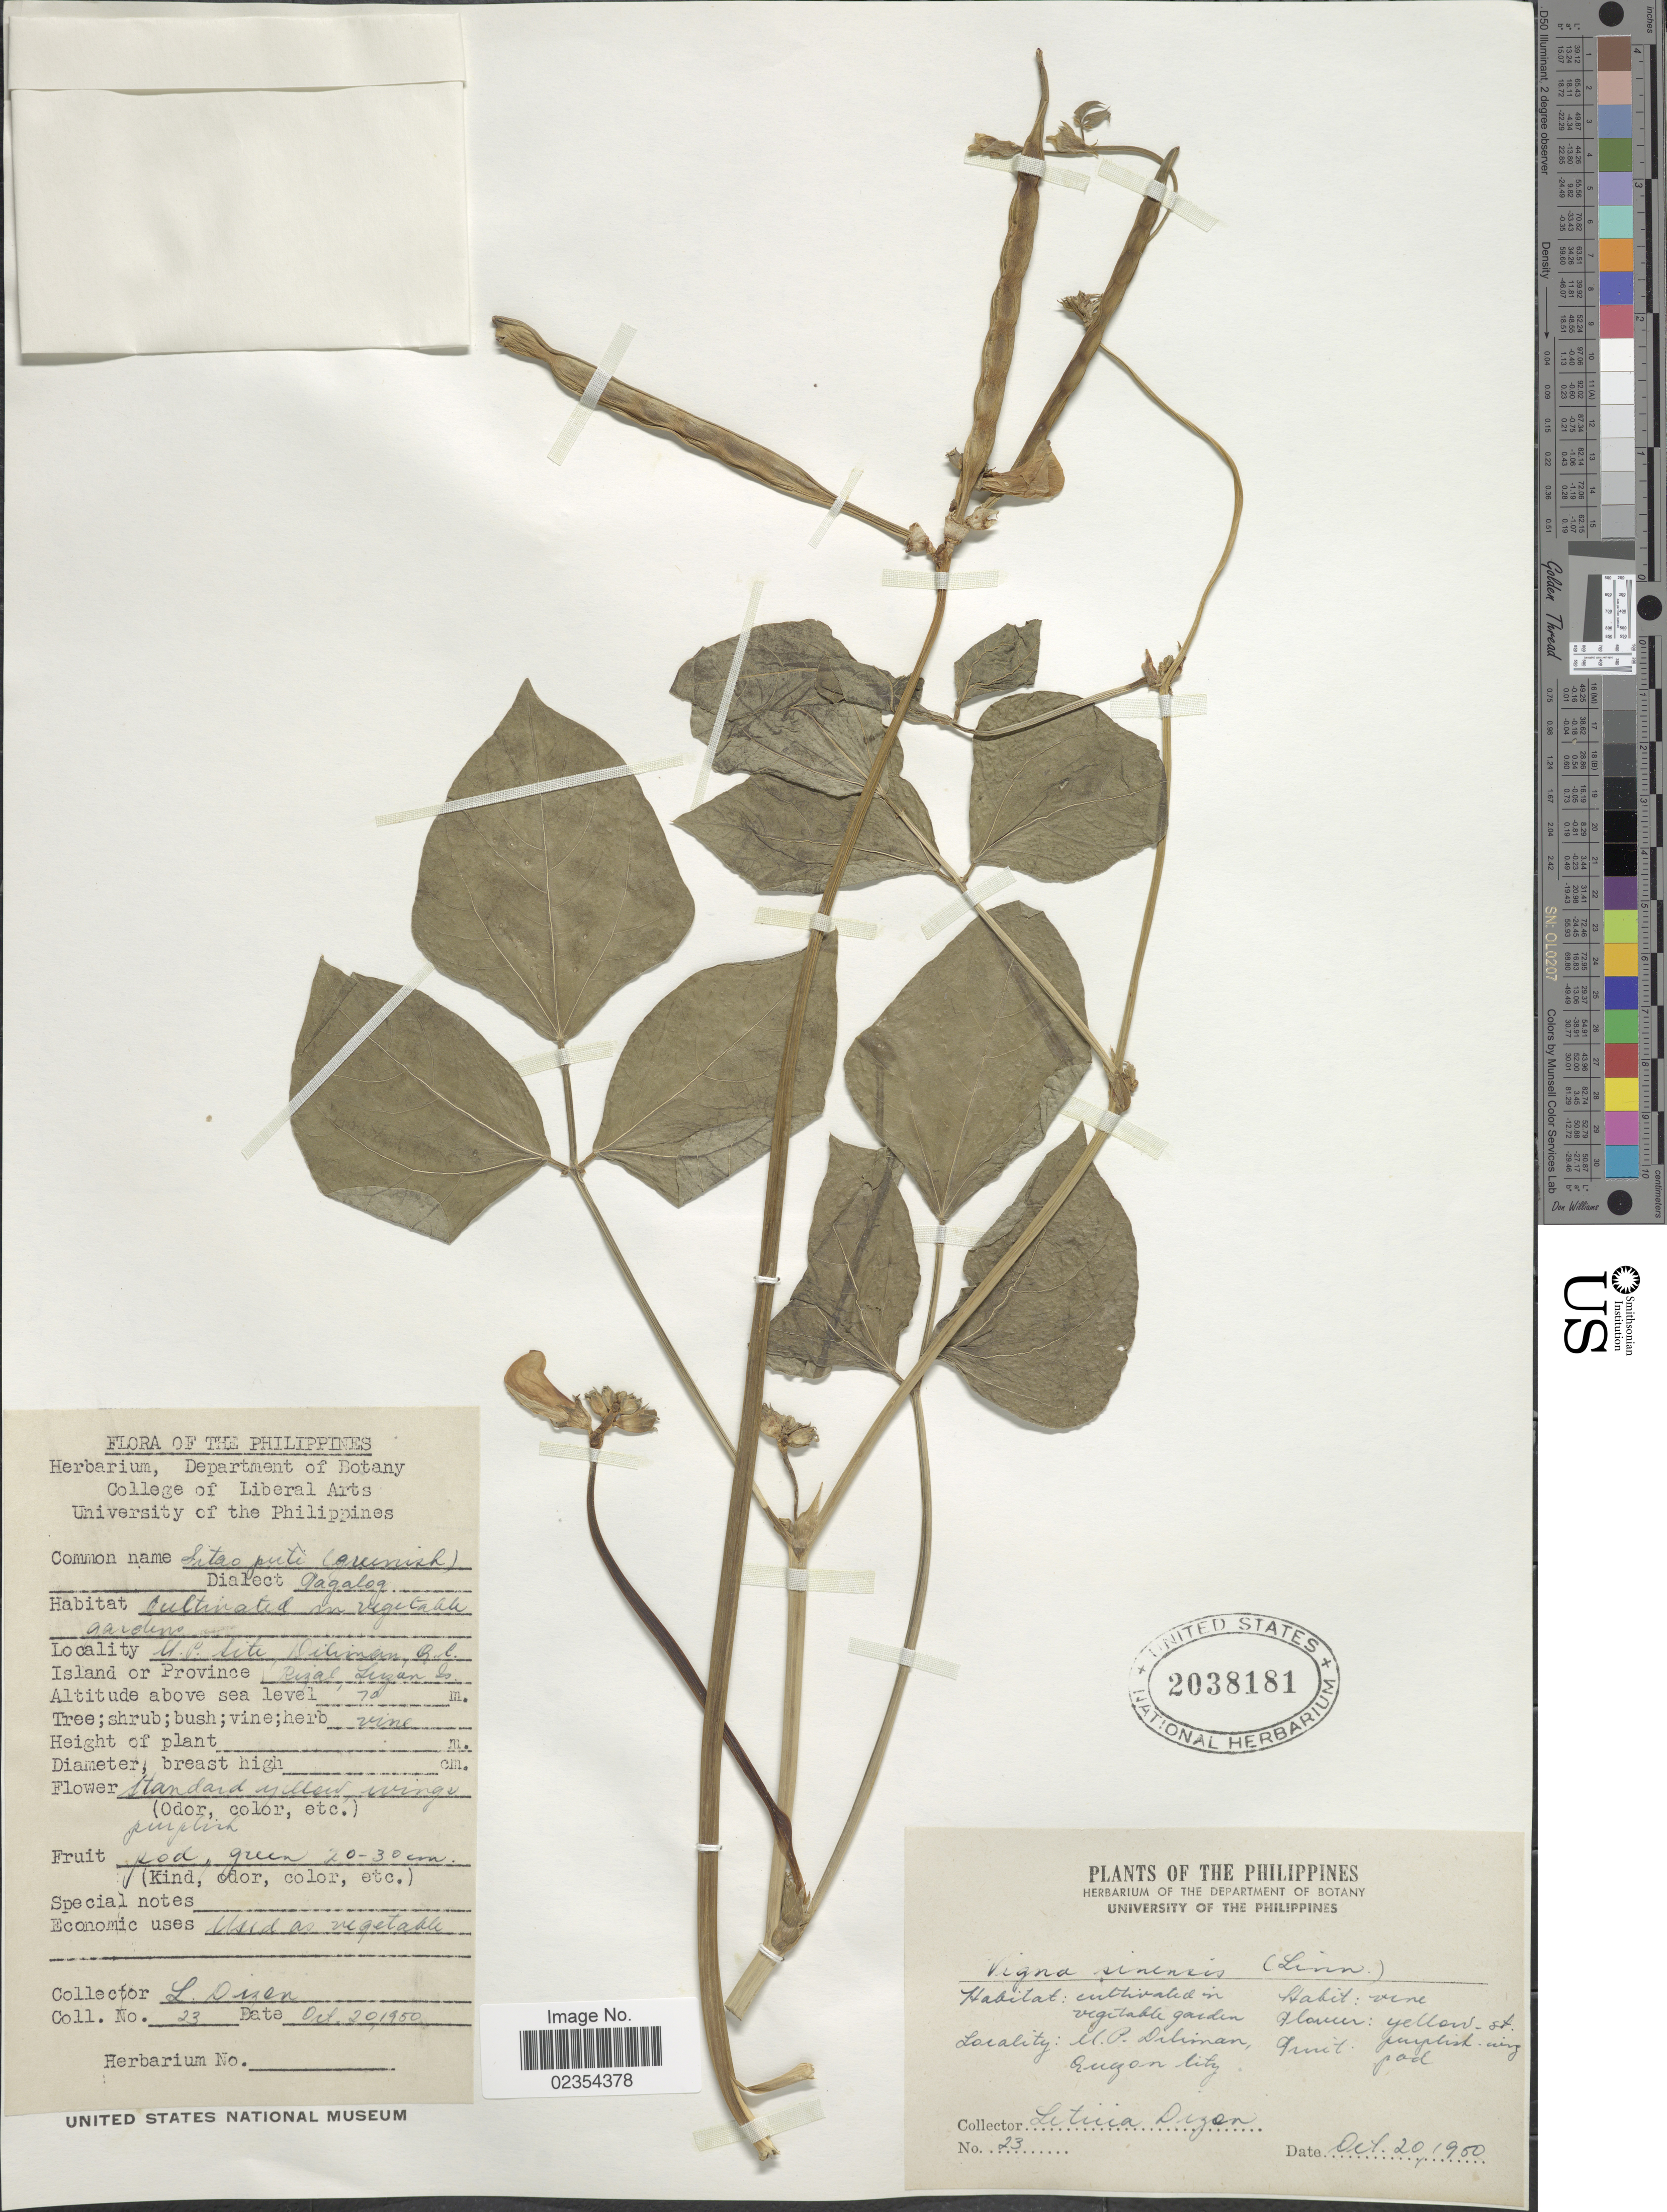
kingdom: Plantae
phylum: Tracheophyta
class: Magnoliopsida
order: Fabales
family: Fabaceae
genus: Vigna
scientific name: Vigna unguiculata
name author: (L.) Walp.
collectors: L. Dizen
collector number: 23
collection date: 1950-10-20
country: Philippines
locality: Cultivated in vegetable gardens, U.P. Site, Diliman, R.C., Island or Province Rizal, Luzon Is.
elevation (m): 70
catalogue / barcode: US 2038181